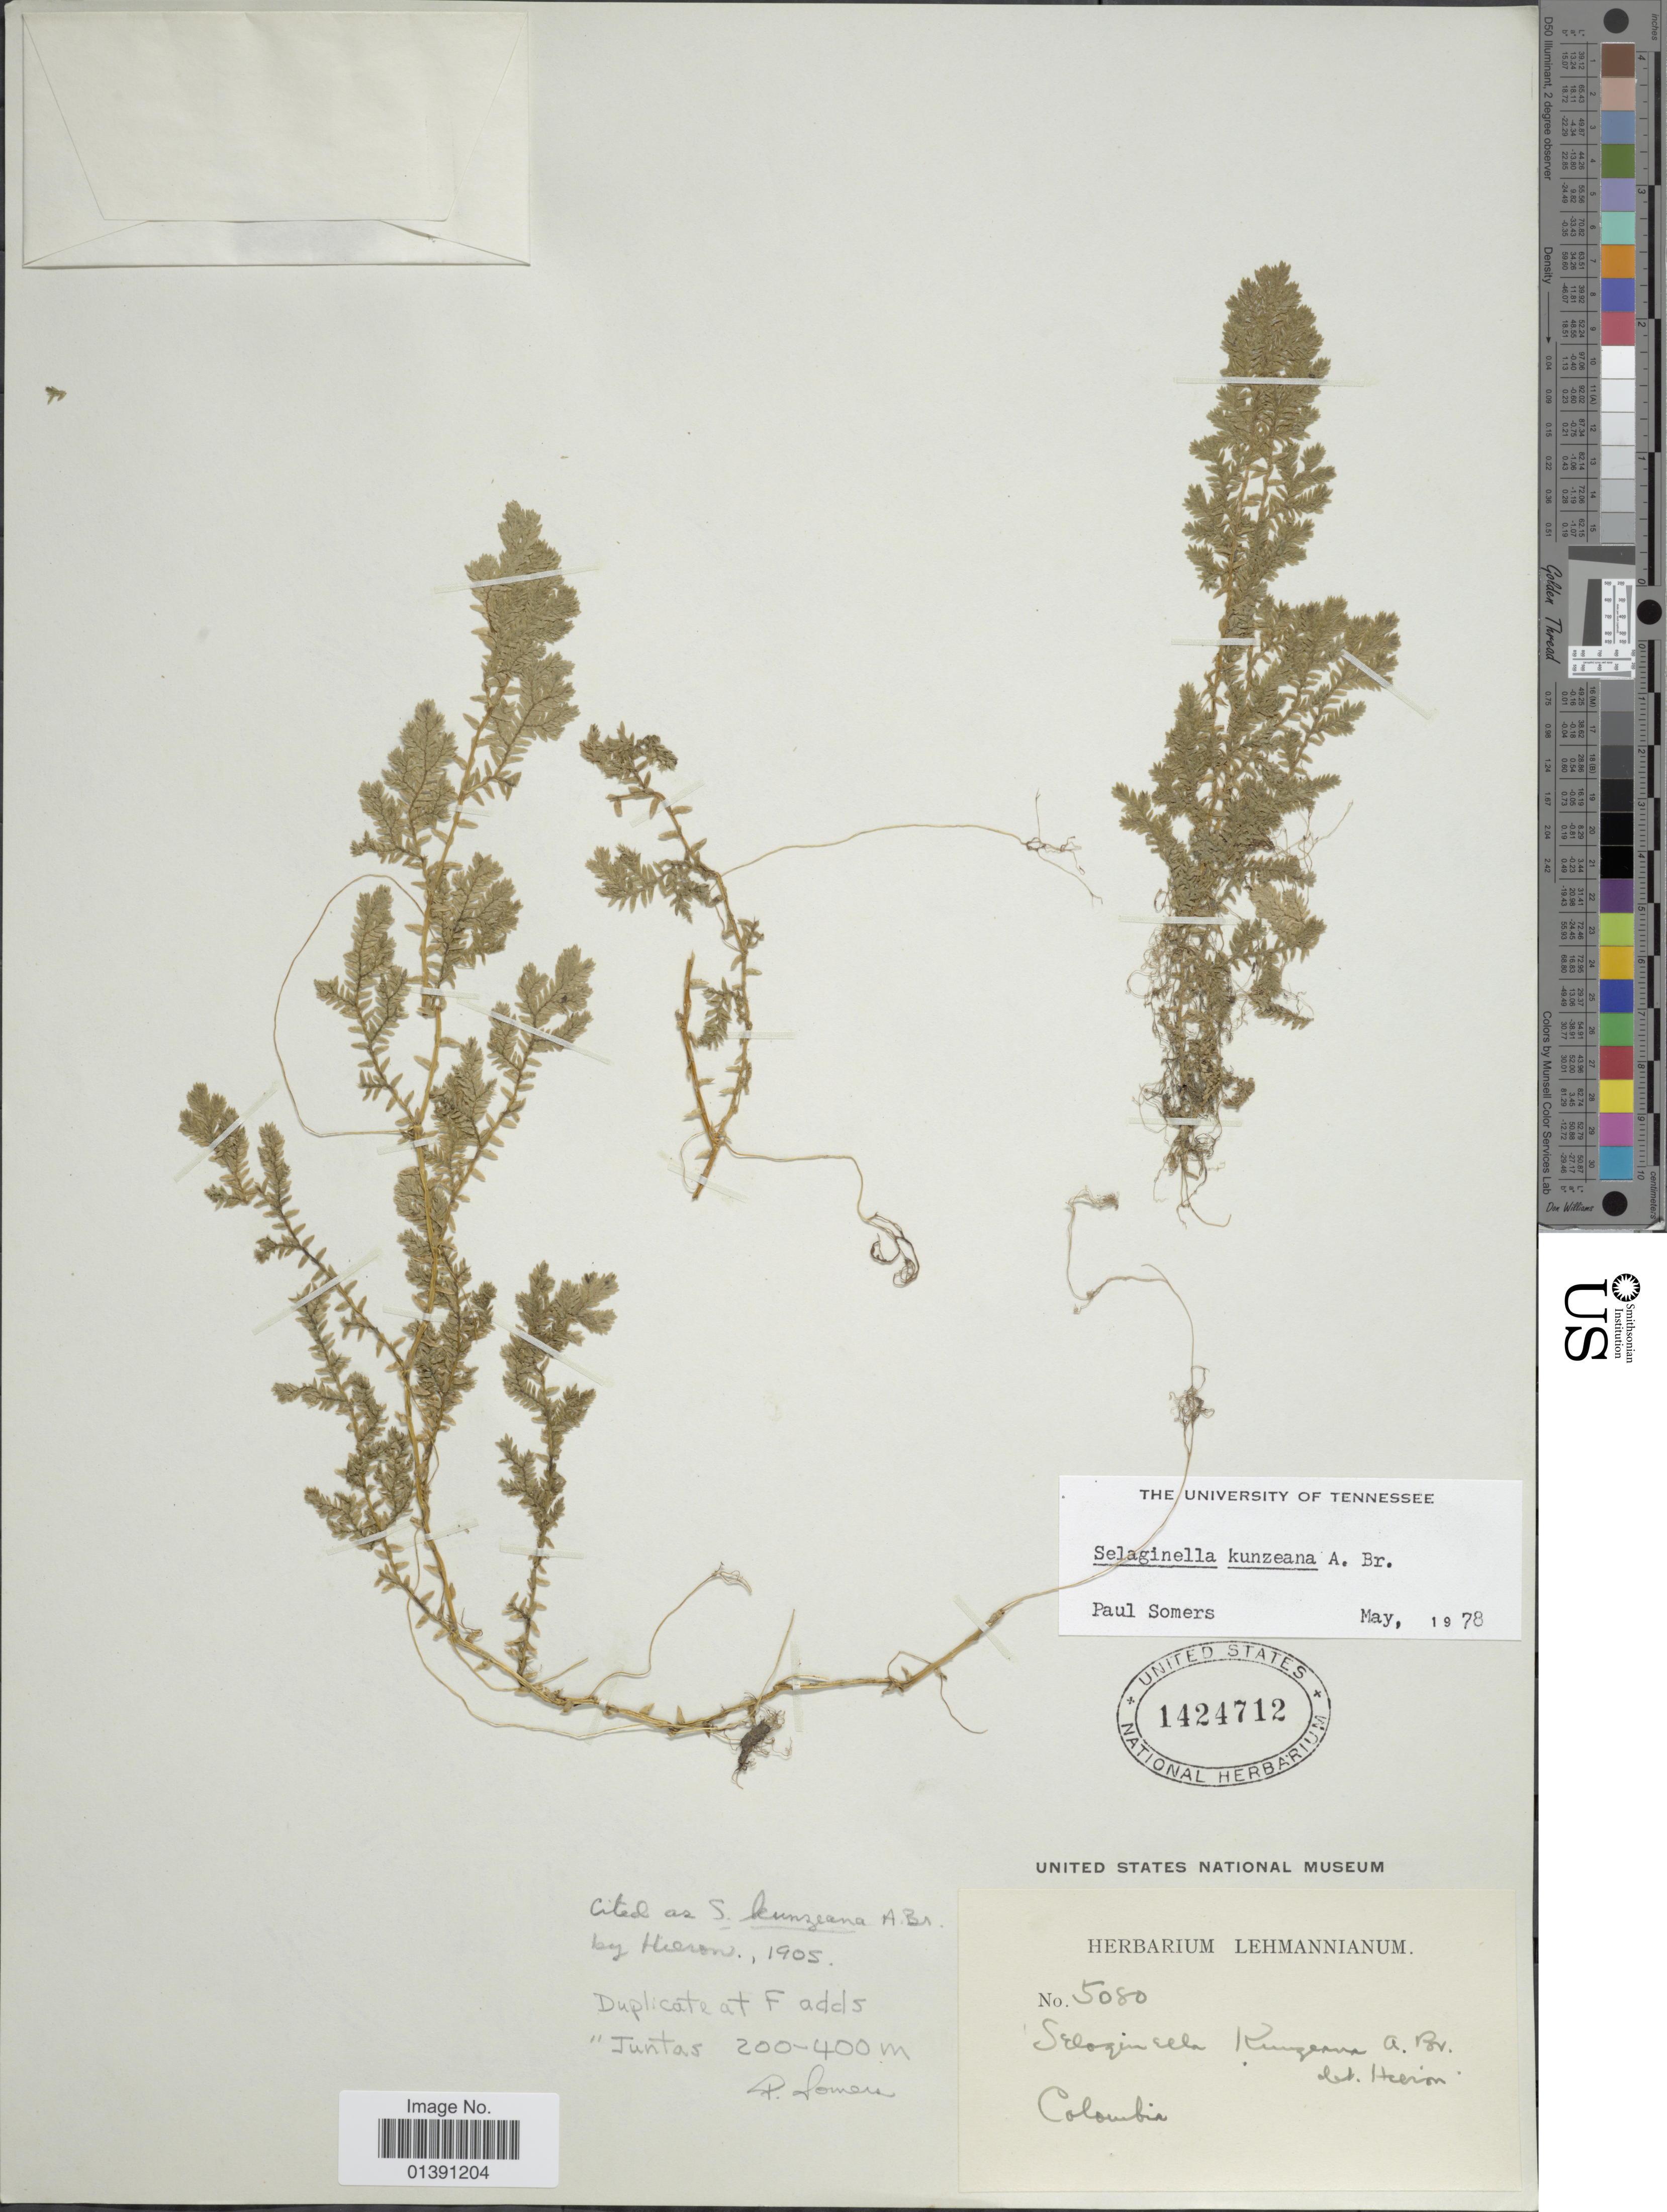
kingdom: Plantae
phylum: Tracheophyta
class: Lycopodiopsida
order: Selaginellales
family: Selaginellaceae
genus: Selaginella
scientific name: Selaginella kunzeana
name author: A. Br.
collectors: ex herb. Lehmannianum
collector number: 5080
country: Colombia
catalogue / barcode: US 1424712